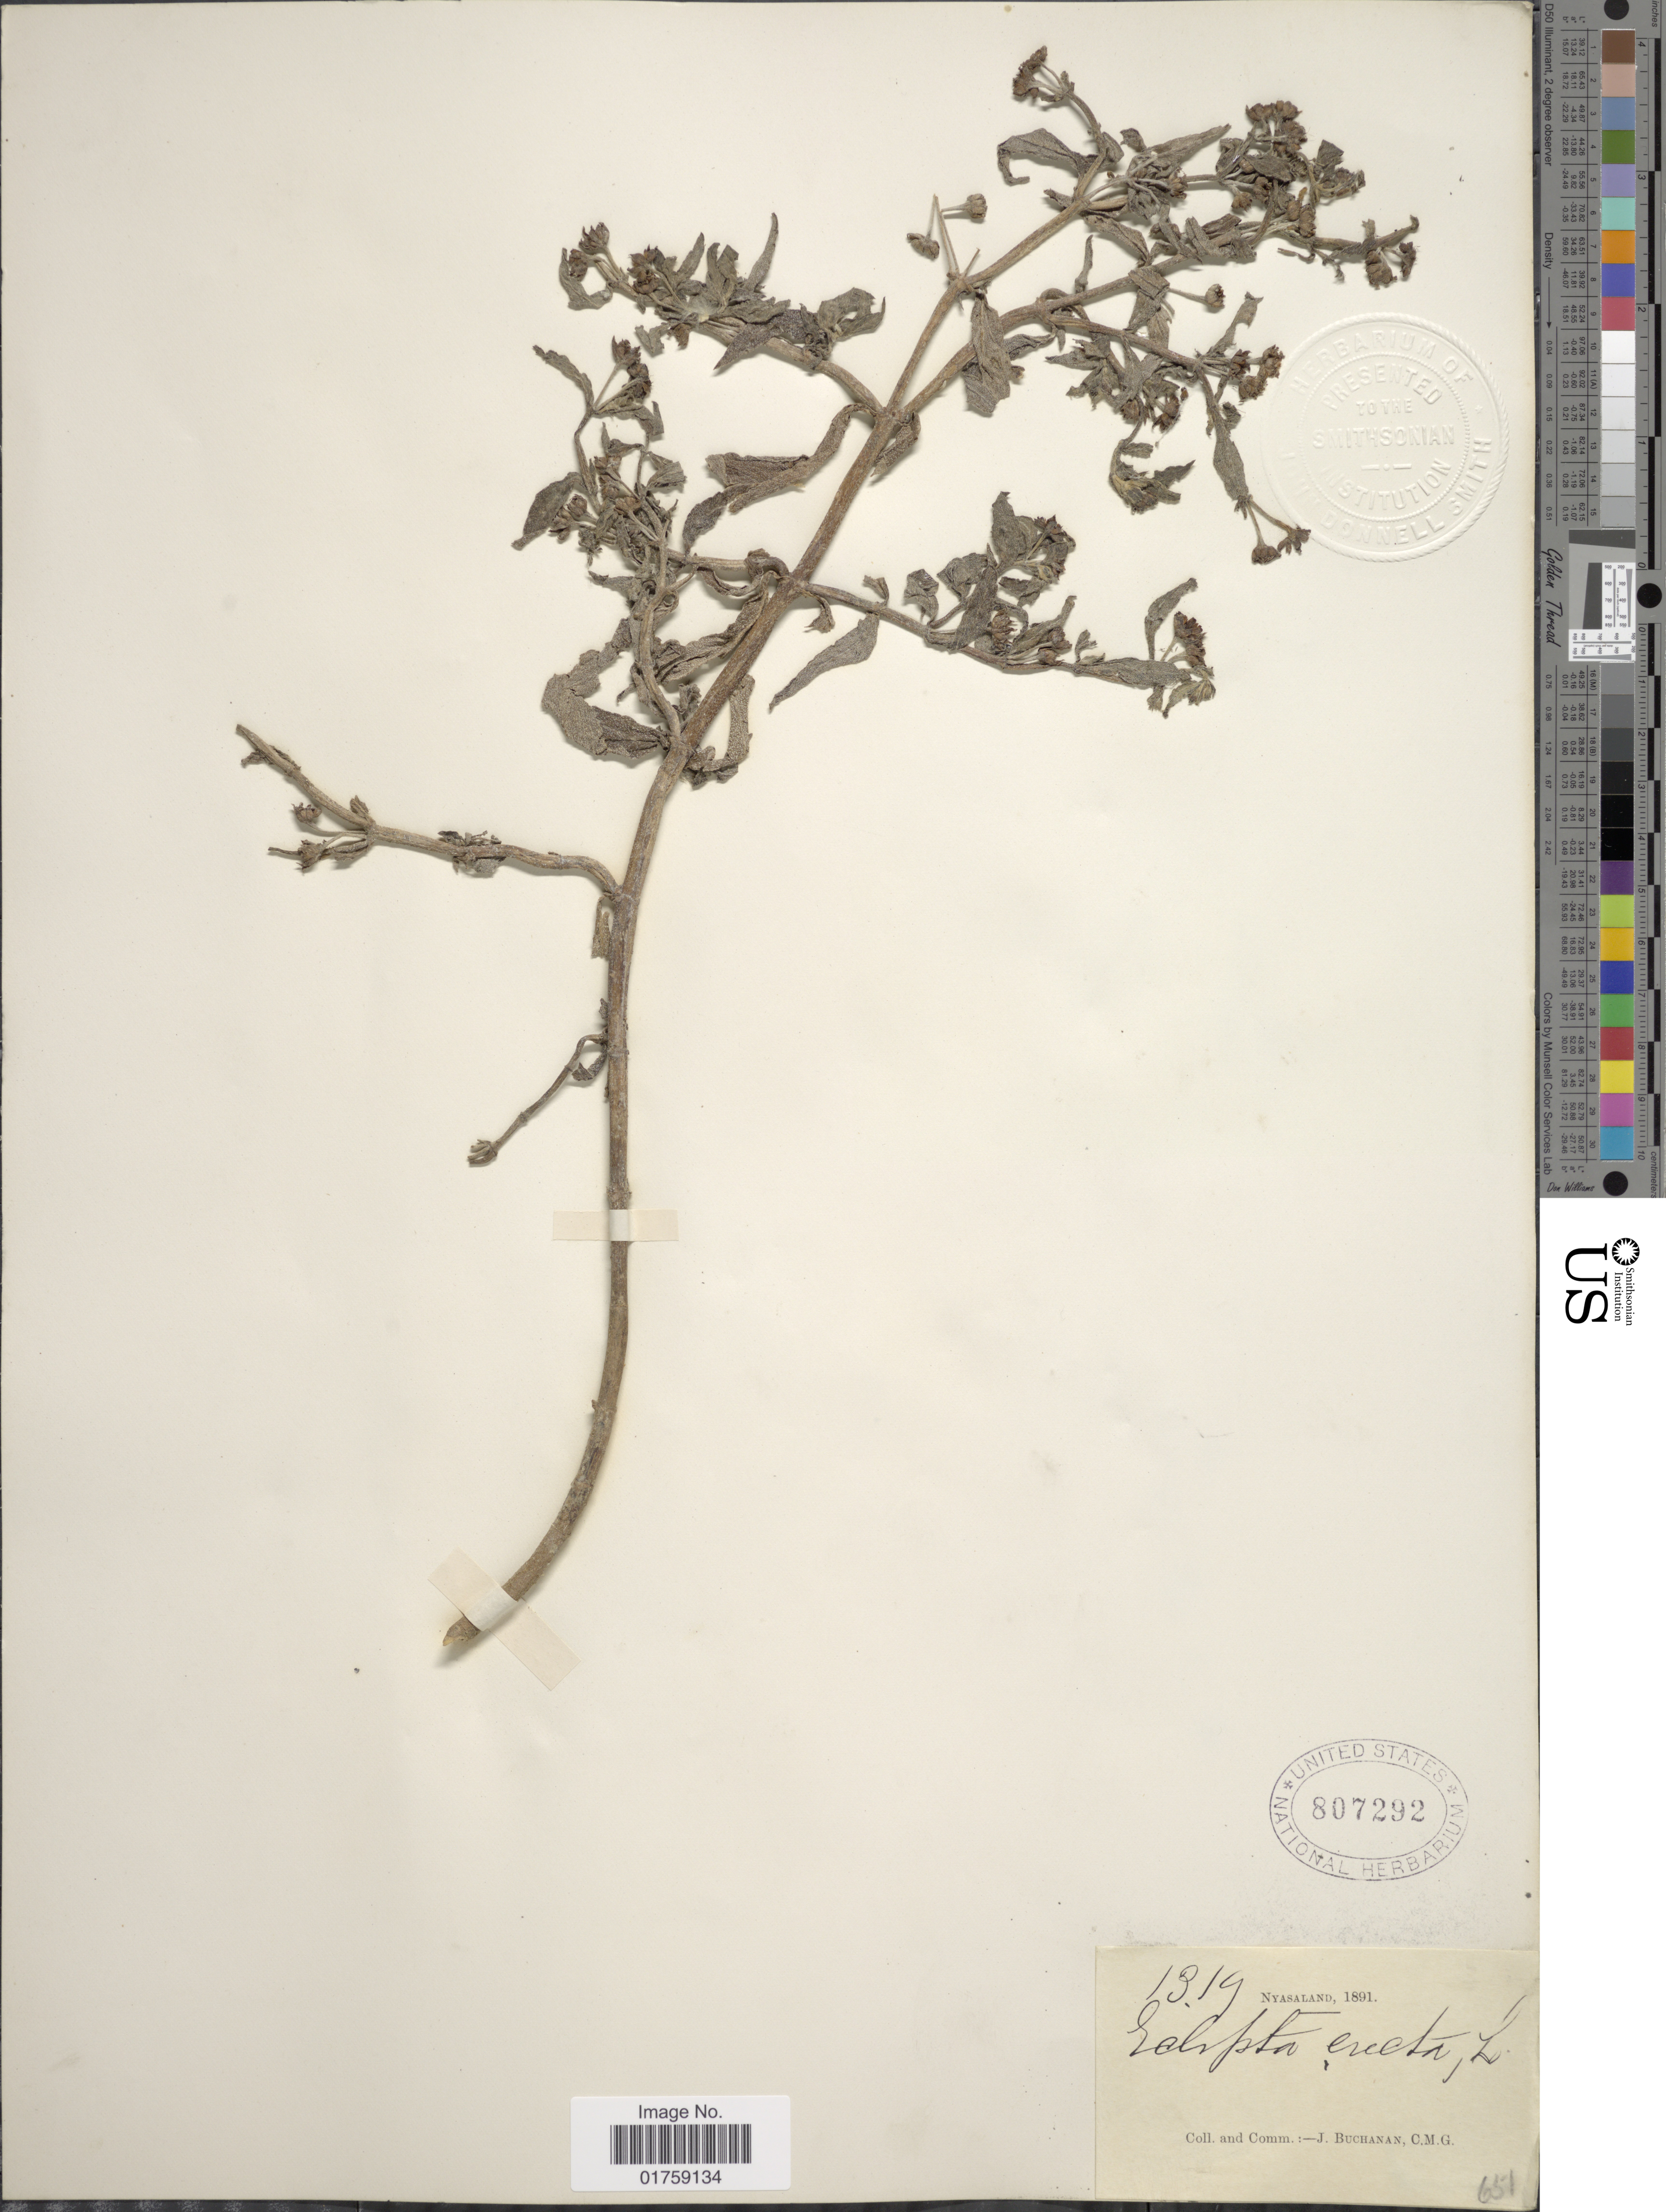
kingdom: Plantae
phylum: Tracheophyta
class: Magnoliopsida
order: Asterales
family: Asteraceae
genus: Eclipta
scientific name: Eclipta alba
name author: (L.) Hassk.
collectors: J. Buchanan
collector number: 1319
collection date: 1891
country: Malawi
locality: Nyasaland.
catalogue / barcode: US 807292